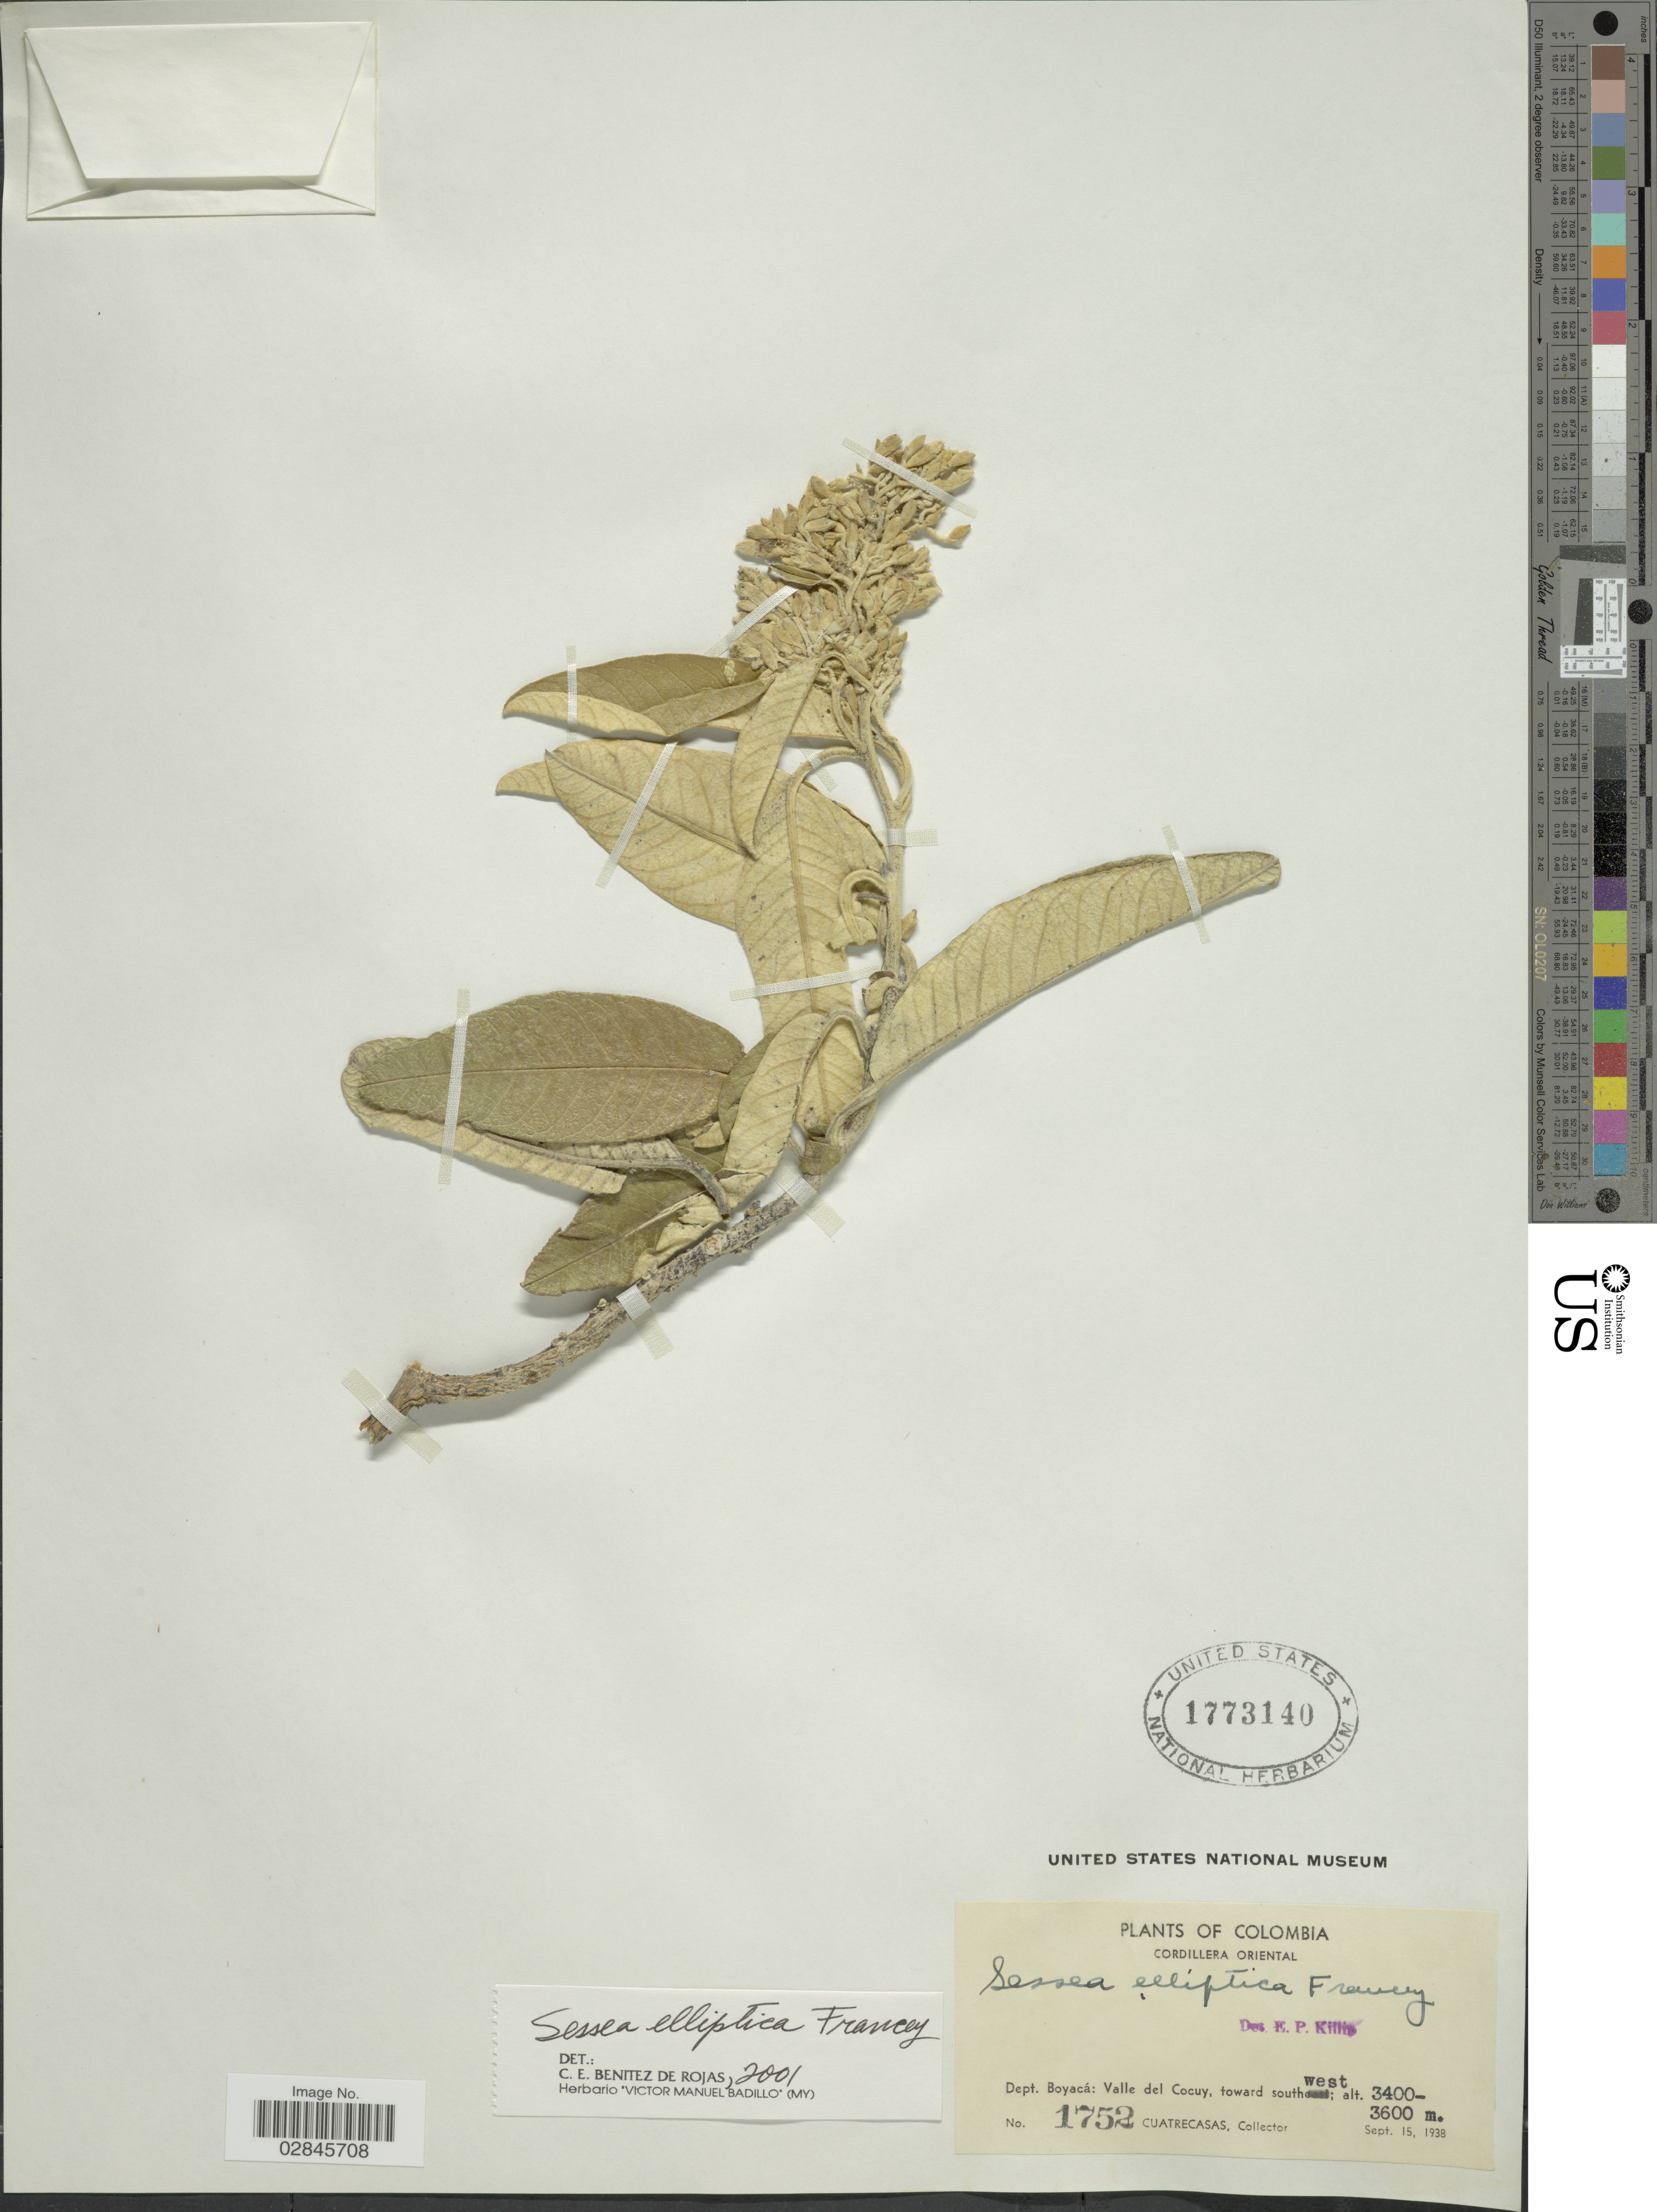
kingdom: Plantae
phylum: Tracheophyta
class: Magnoliopsida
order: Solanales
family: Solanaceae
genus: Sessea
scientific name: Sessea elliptica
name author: Francey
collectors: J. Cuatrecasas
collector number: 1752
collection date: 1938-09-15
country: Colombia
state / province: Boyacá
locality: Cordillera Oriental. Dept. Boyacá: Valle del Cocuy, toward southwest.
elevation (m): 3400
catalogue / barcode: US 1773140